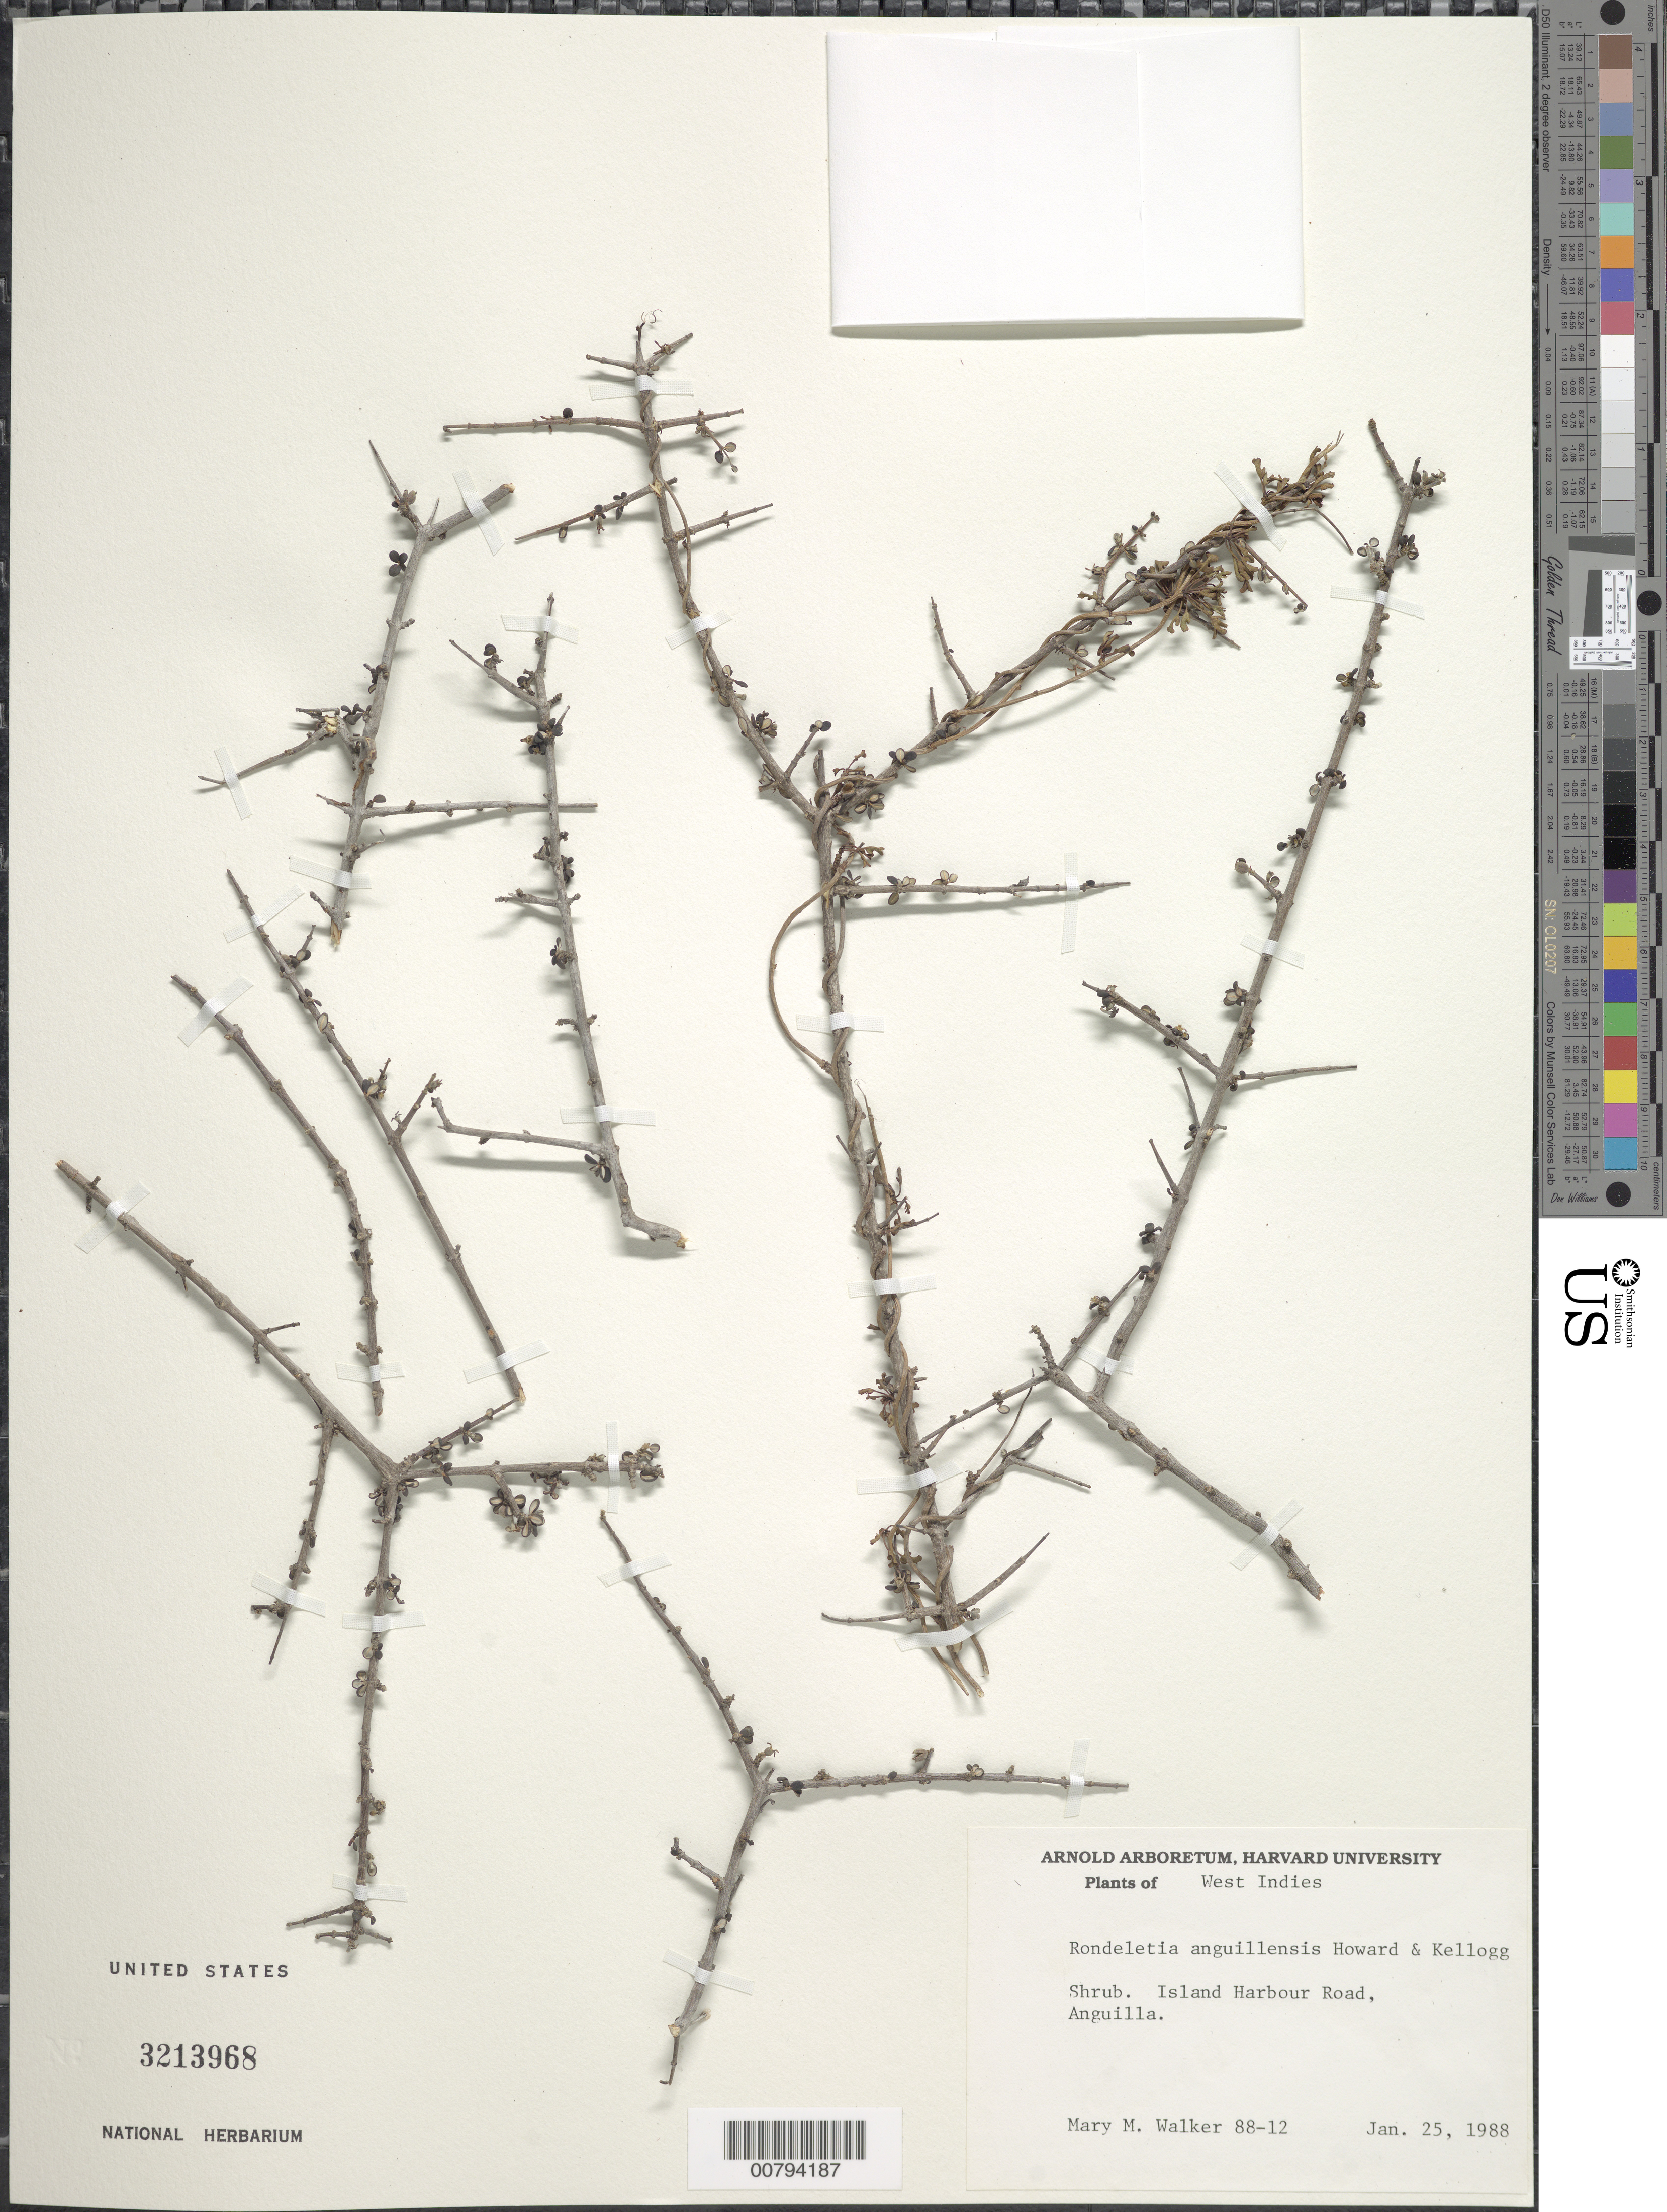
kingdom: Plantae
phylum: Tracheophyta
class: Magnoliopsida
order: Gentianales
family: Rubiaceae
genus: Rondeletia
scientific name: Rondeletia anguillensis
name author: R.A. Howard & E.A. Kellogg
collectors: M. Walker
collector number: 88-12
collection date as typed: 25 Jan 1988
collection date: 1988-01-25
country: Anguilla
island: Anguilla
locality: Island Harbor Road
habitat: Along road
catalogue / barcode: US 3213968